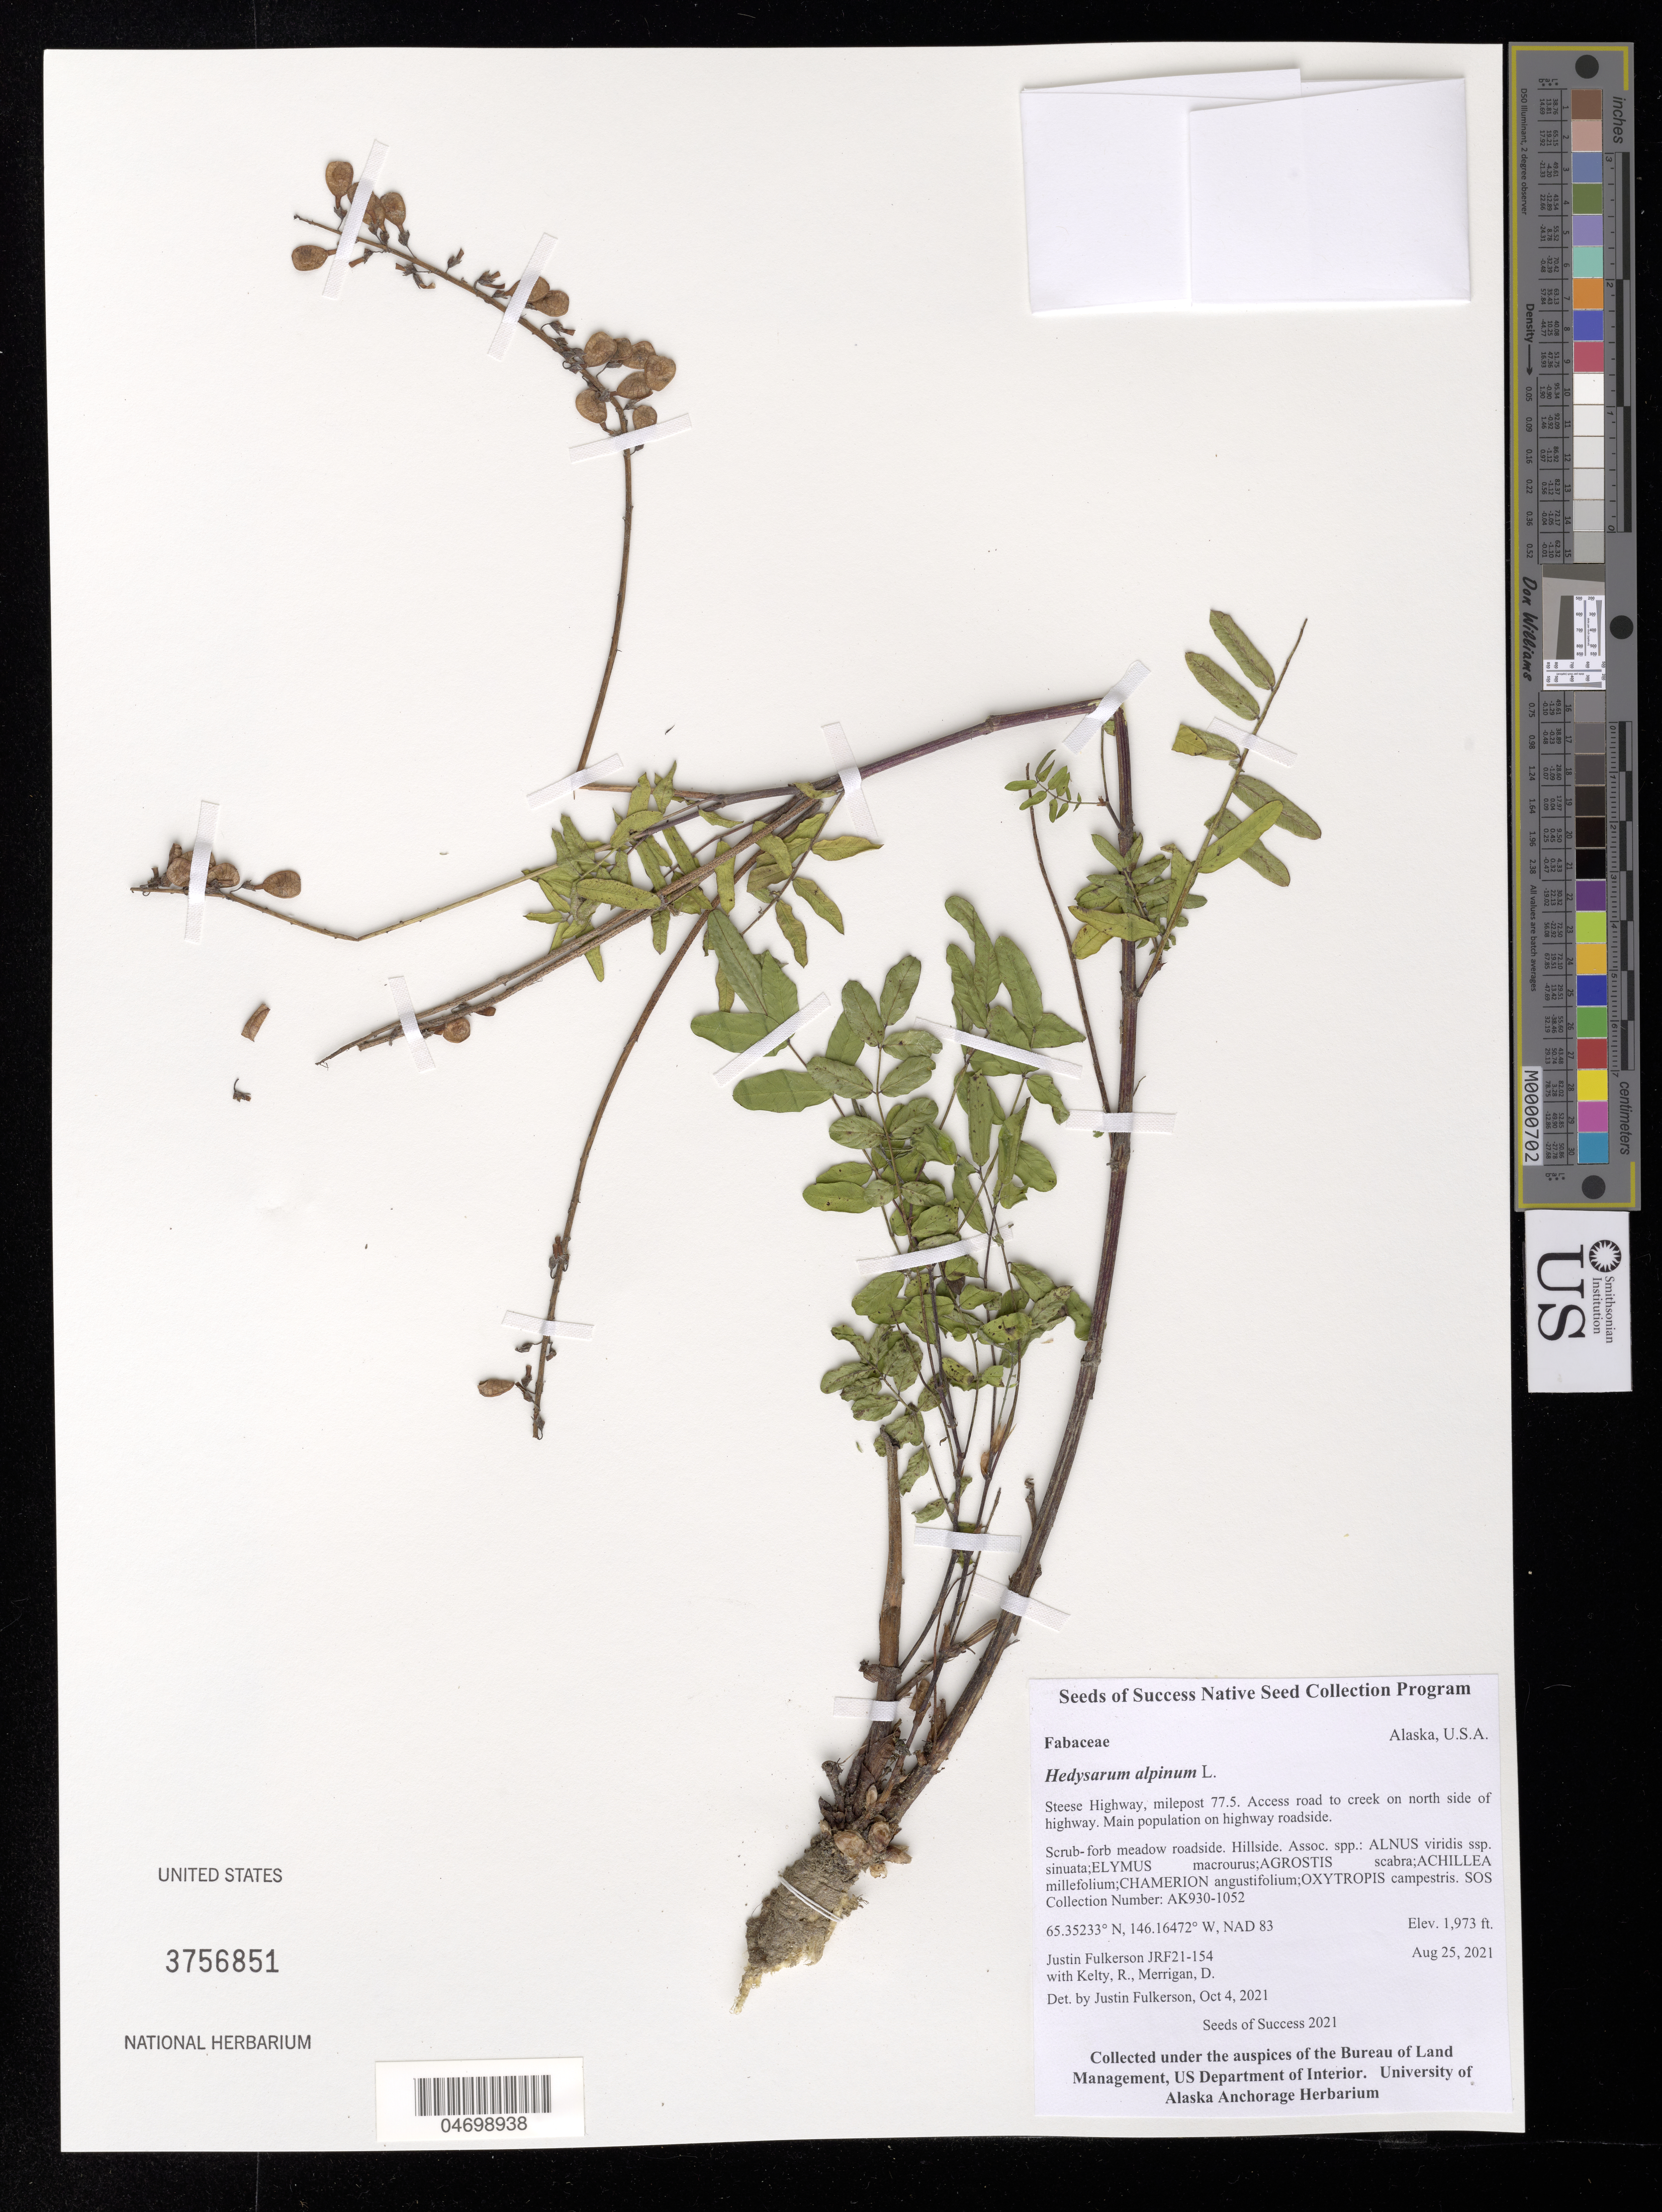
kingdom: Plantae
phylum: Tracheophyta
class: Magnoliopsida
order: Fabales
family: Fabaceae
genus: Hedysarum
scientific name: Hedysarum alpinum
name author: L.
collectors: J. Fulkerson, R. Kelty & D. Merrigan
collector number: AK930-1052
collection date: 2021-08-25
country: United States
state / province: Alaska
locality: Steese Hwy, milepost 77.5, access road to creek on north side of Hwy.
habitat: Forb-scrub meadow roadside. Hillside.. With Alnus viridis, Chamerion angustifolium, Agrostis scabra, etc.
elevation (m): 601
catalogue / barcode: US 3756851